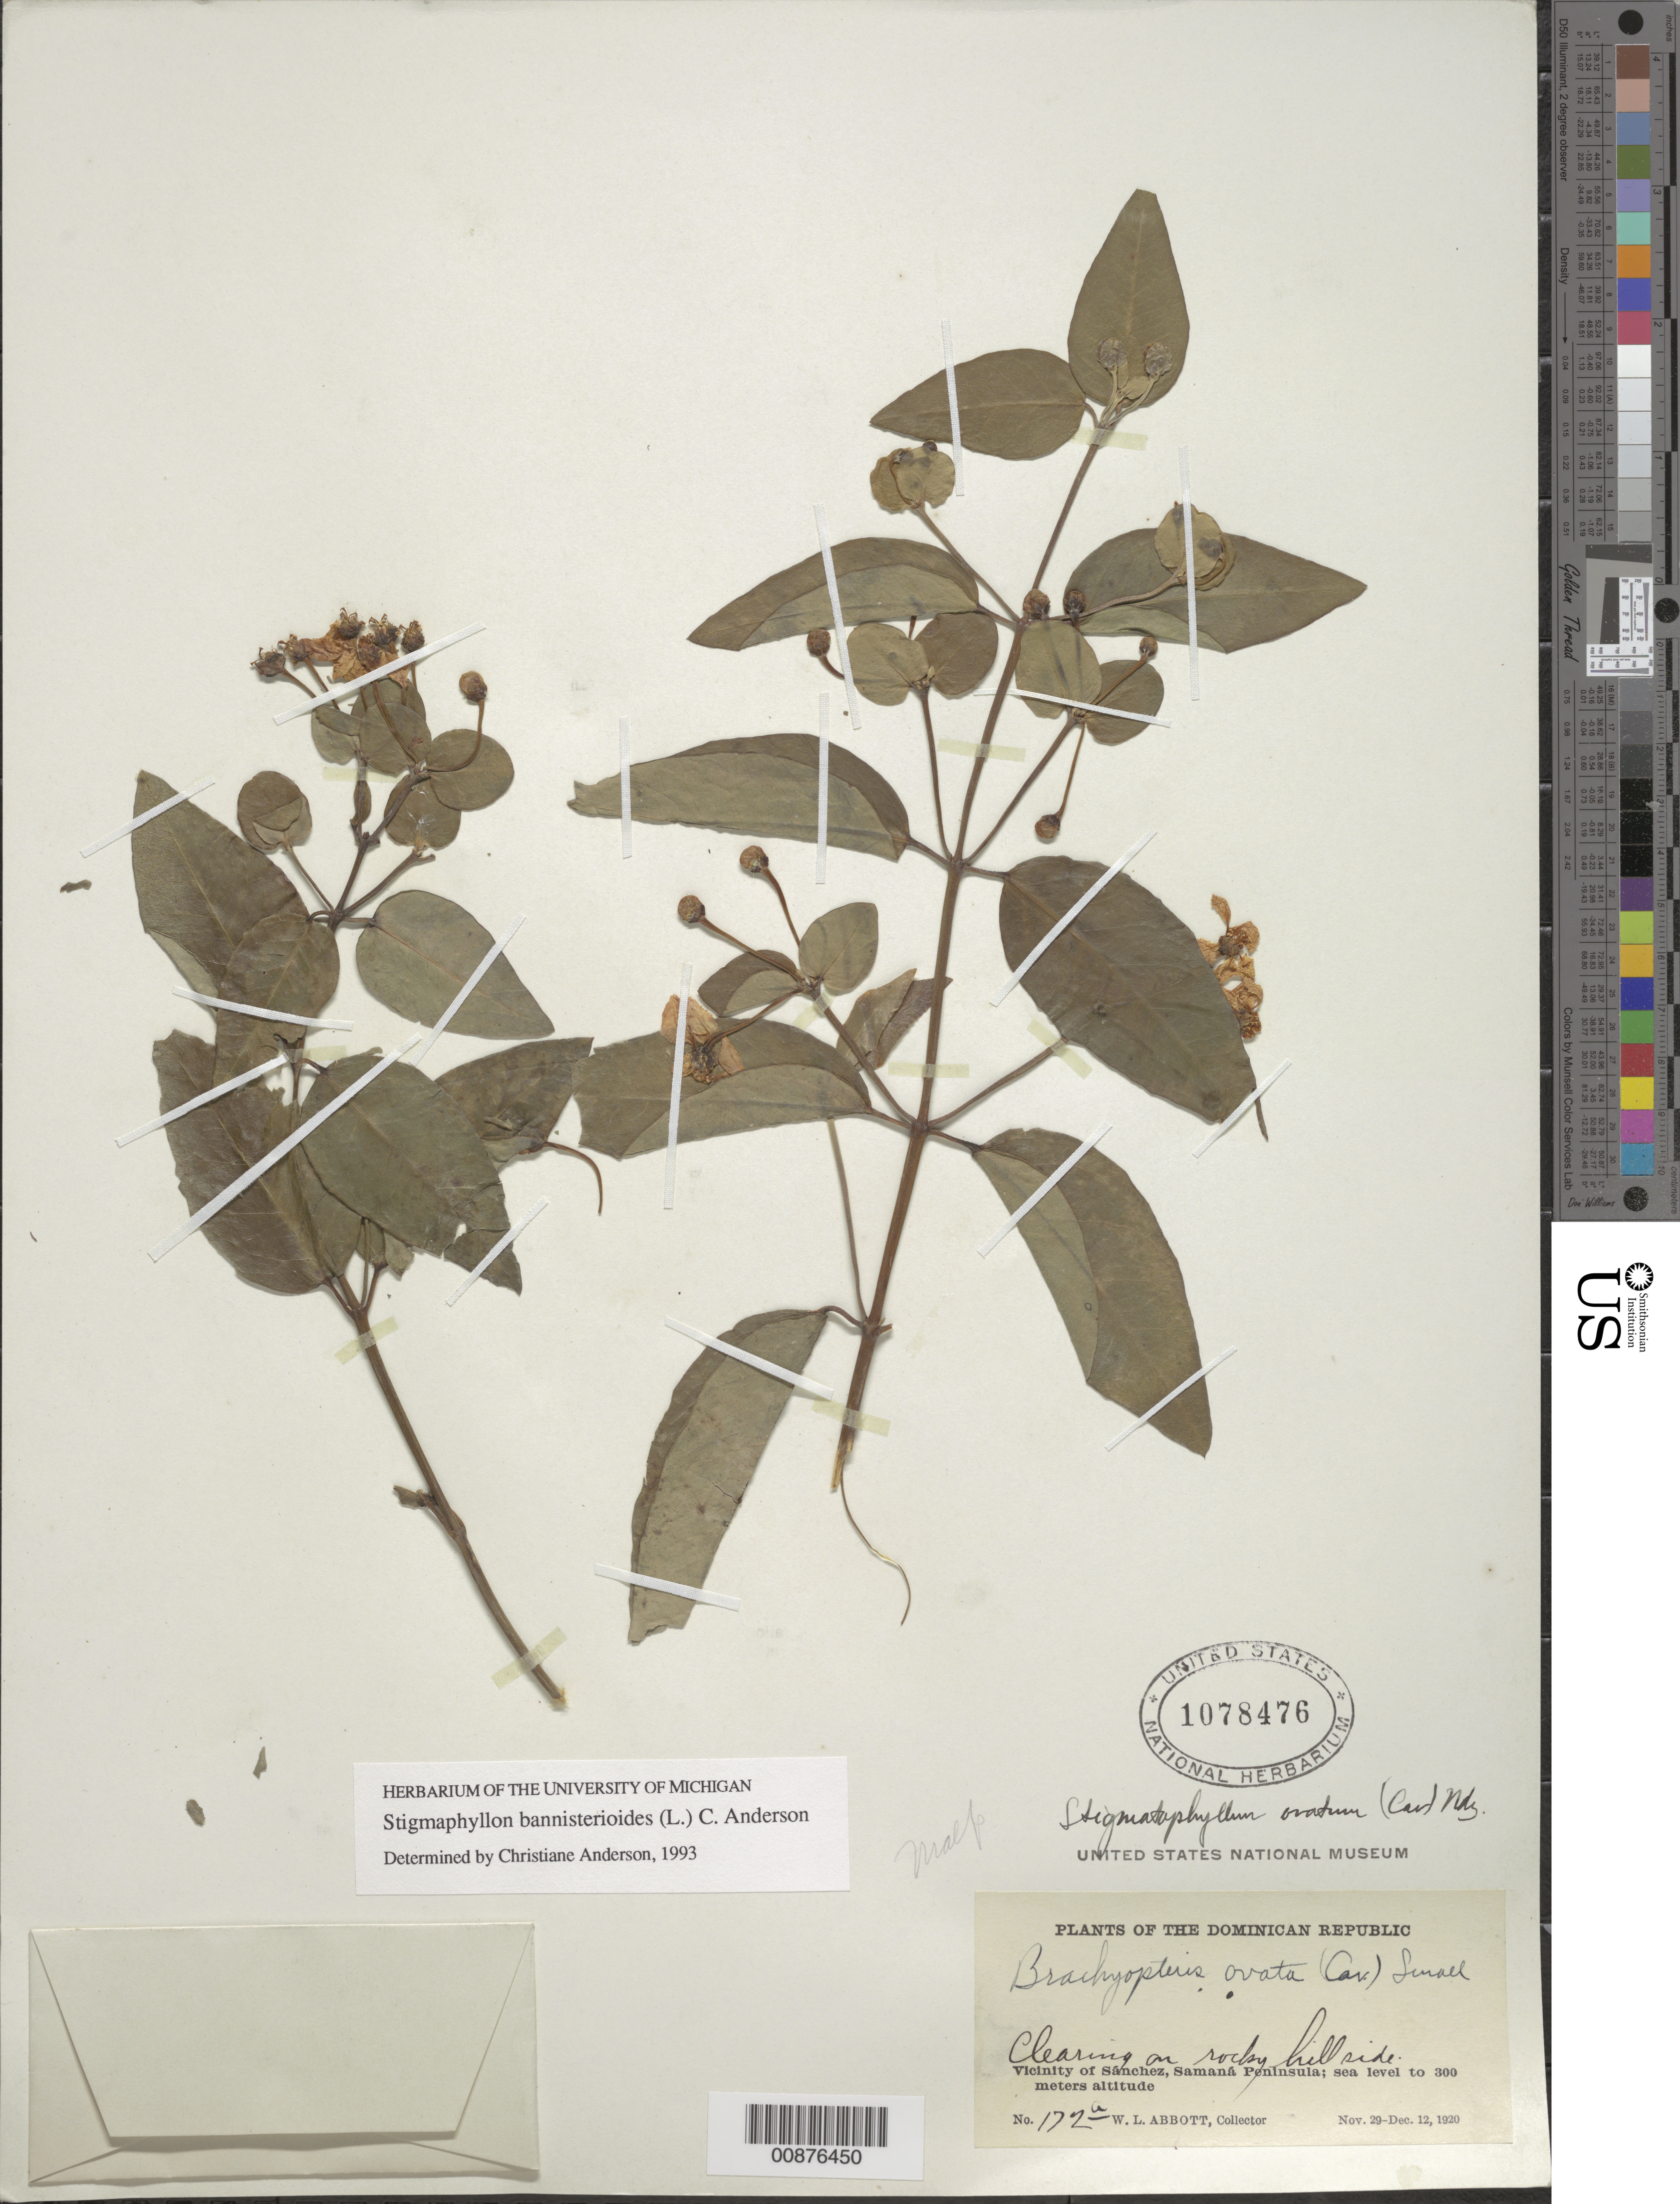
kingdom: Plantae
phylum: Tracheophyta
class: Magnoliopsida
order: Malpighiales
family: Malpighiaceae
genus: Stigmaphyllon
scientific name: Stigmaphyllon bannisterioides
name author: (L.) C.E. Anderson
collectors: W. L. Abbott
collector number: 172a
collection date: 1920-11-29/1920-12-12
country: Dominican Republic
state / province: Samaná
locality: Vicinity of Sánchez, Samaná Peninsula.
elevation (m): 0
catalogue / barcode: US 1078476